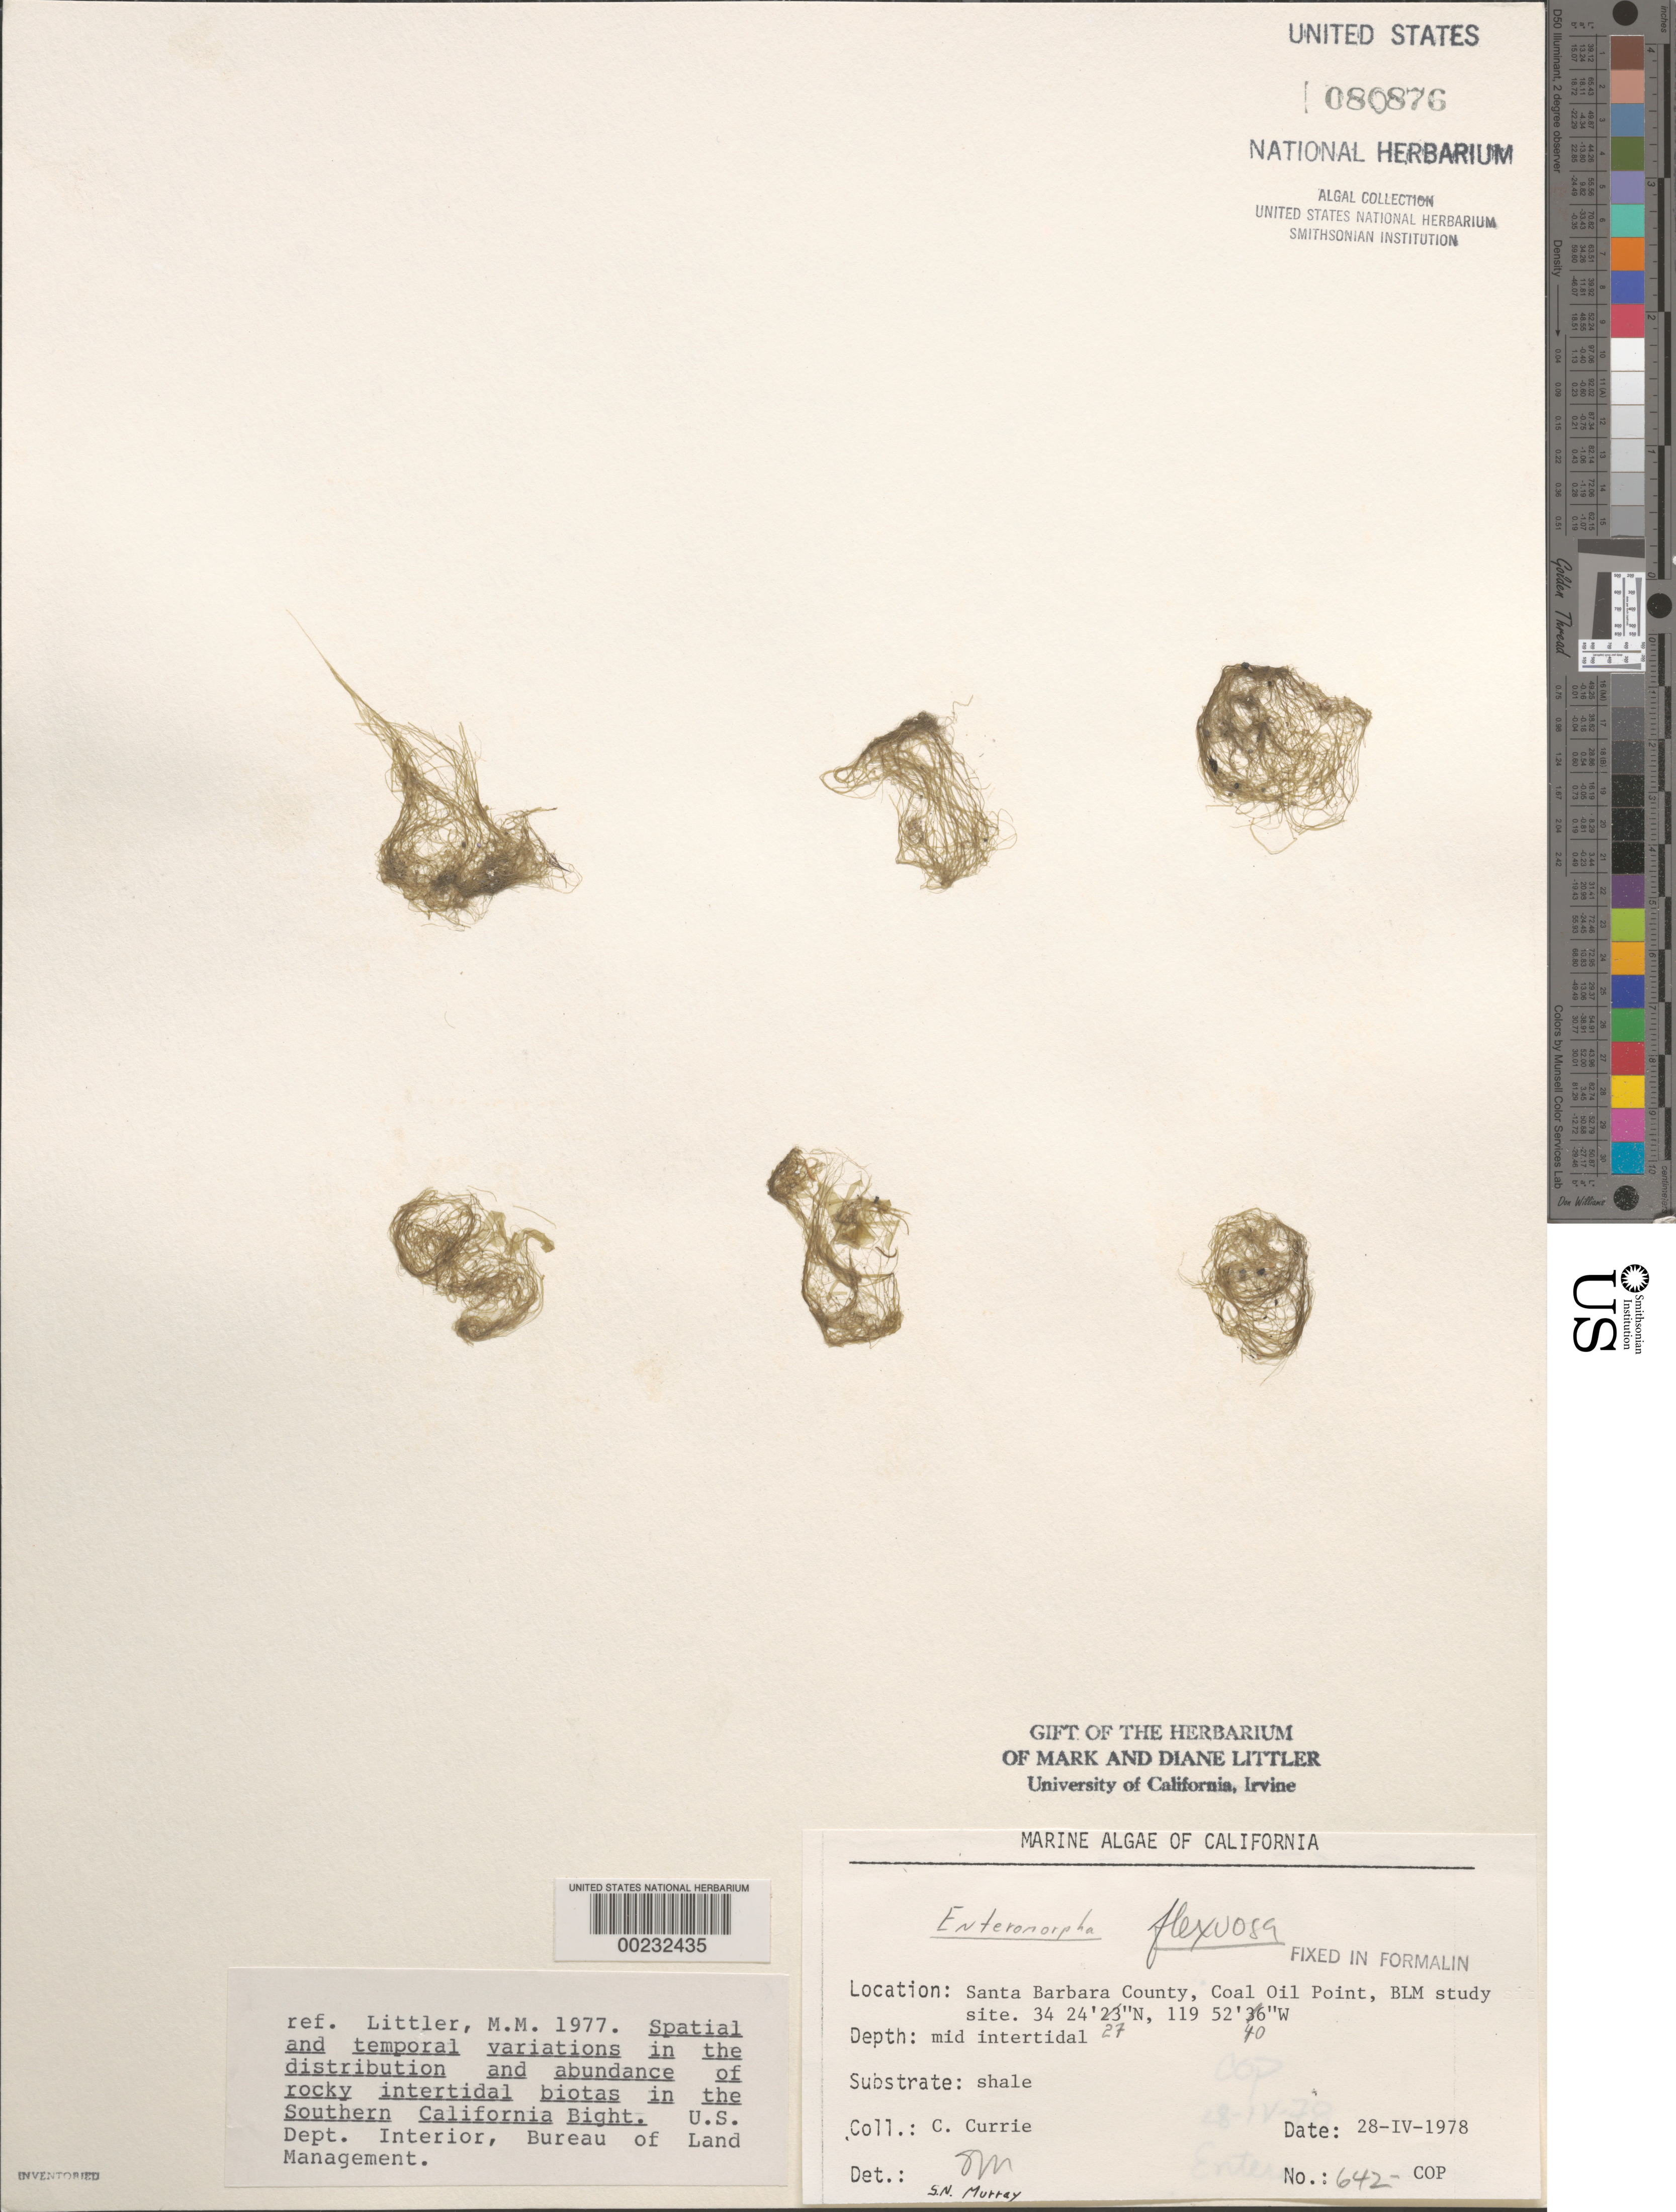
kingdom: Plantae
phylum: Chlorophyta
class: Ulvophyceae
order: Ulvales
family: Ulvaceae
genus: Ulva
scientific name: Ulva flexuosa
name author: Wulfen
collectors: C. Currie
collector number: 642-cop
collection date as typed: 28 Apr 1978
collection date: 1978-04-28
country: United States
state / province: California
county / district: Santa Barbara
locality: Coal Oil Point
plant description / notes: BLM-SOCALBIGHT Rocky Intertidal Survey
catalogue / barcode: US 80876